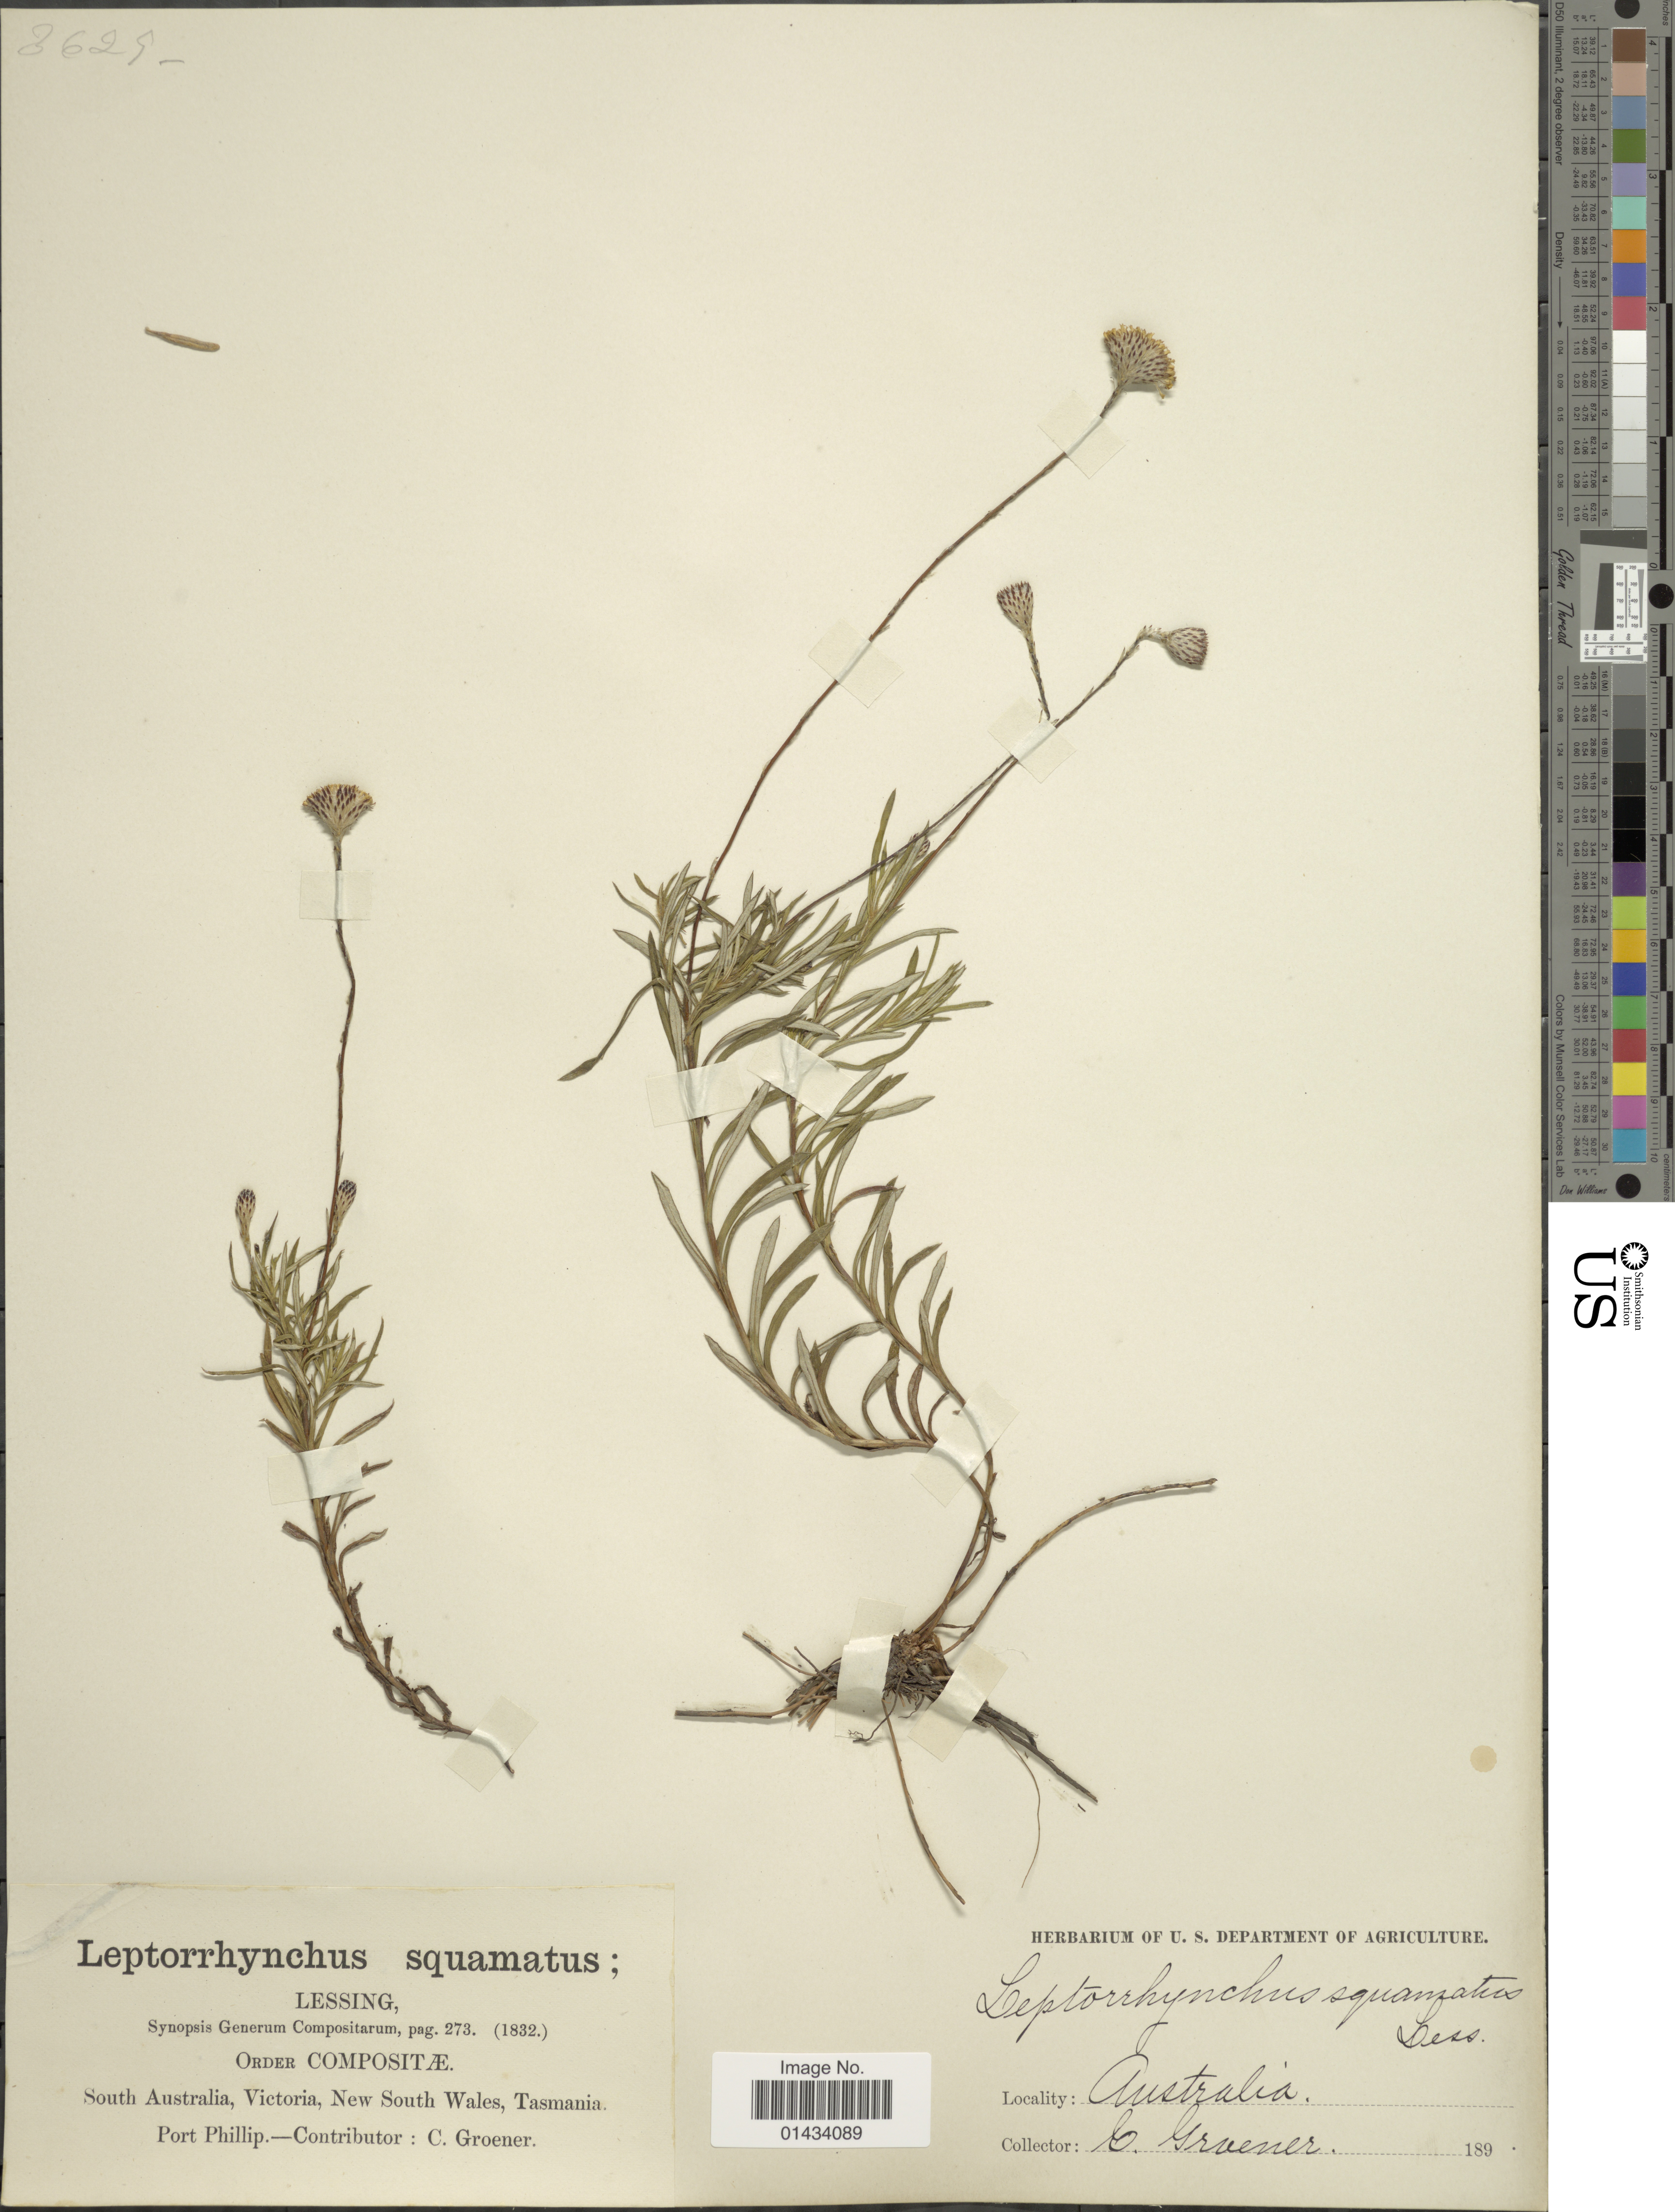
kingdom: Plantae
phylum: Tracheophyta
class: Magnoliopsida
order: Asterales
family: Asteraceae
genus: Leptorhynchos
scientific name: Leptorhynchos squamatus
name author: (Labill.) Less.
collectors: C. Groener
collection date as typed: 189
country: Australia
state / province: Victoria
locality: South Australia, Victoria, New South Wales, Tasmania